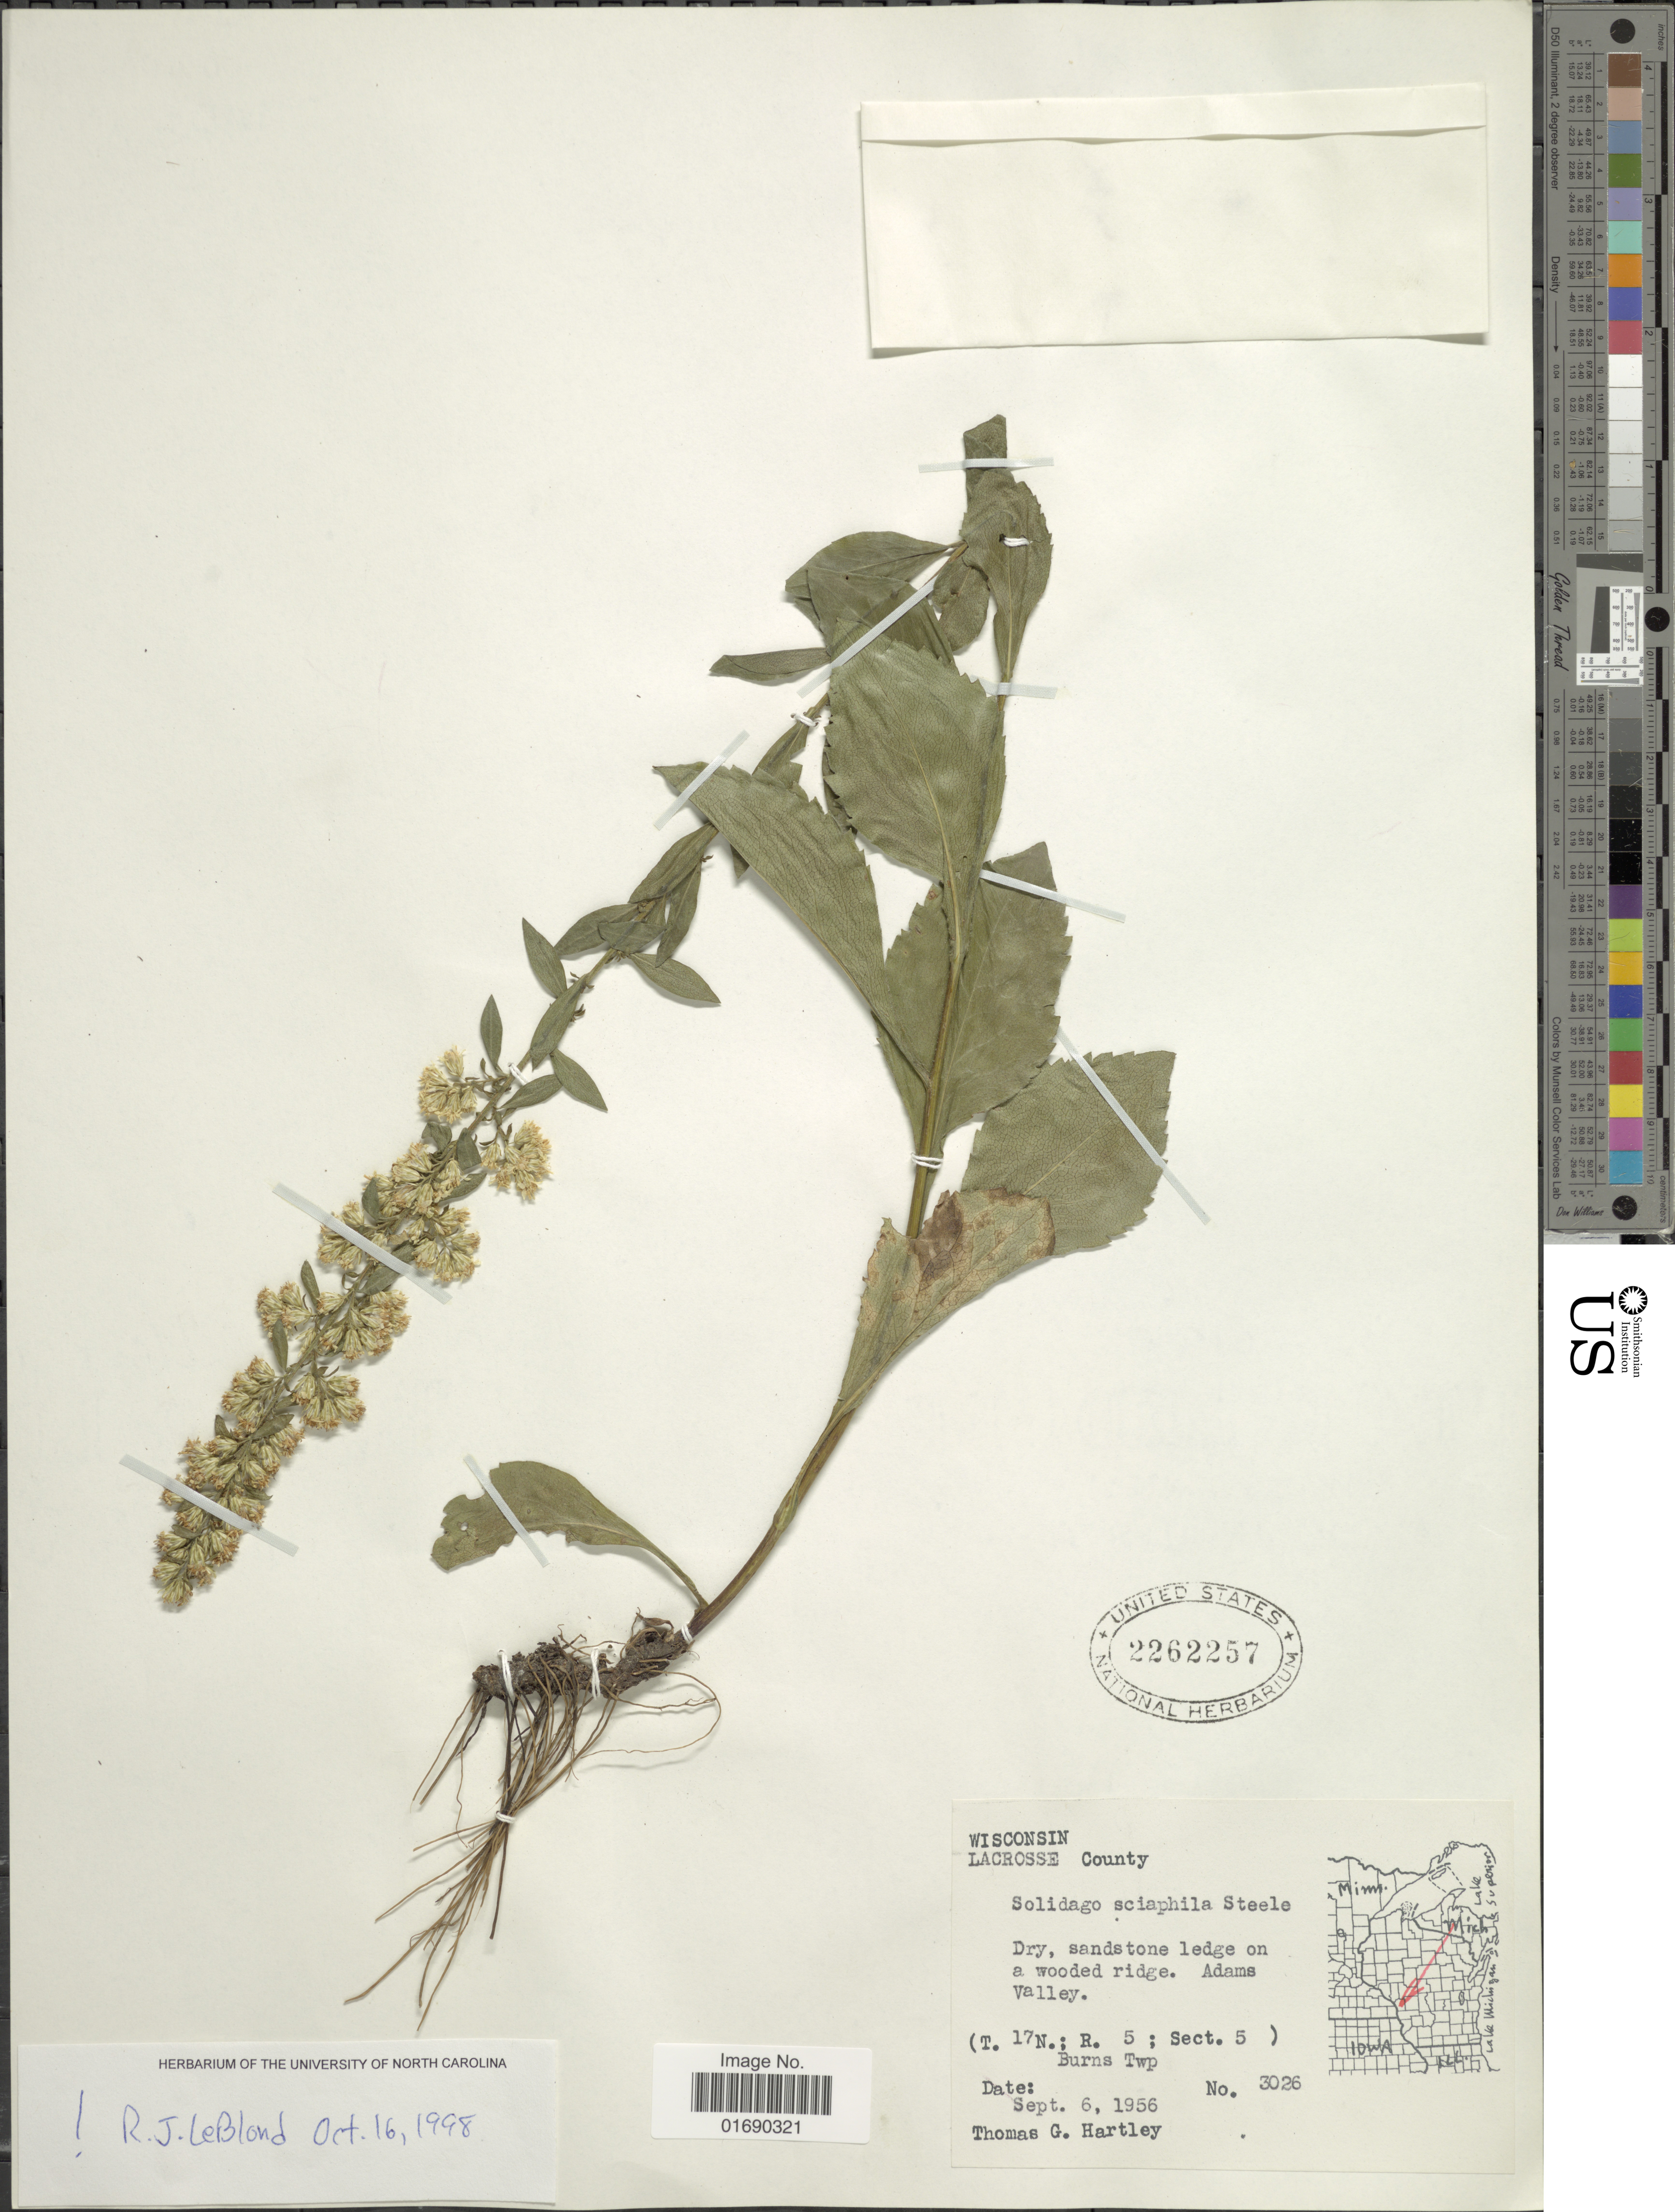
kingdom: Plantae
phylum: Tracheophyta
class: Magnoliopsida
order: Asterales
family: Asteraceae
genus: Solidago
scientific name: Solidago sciaphila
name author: E.S. Steele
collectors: T. G. Hartley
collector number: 3026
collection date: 1956-09-06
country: United States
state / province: Wisconsin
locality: Lacrosse County, Dry sandstone ledge on a wooded ridge. Adams Valley (T.17N.; R. 5 ; Sect 5) Burns Twp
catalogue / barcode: US 2262257